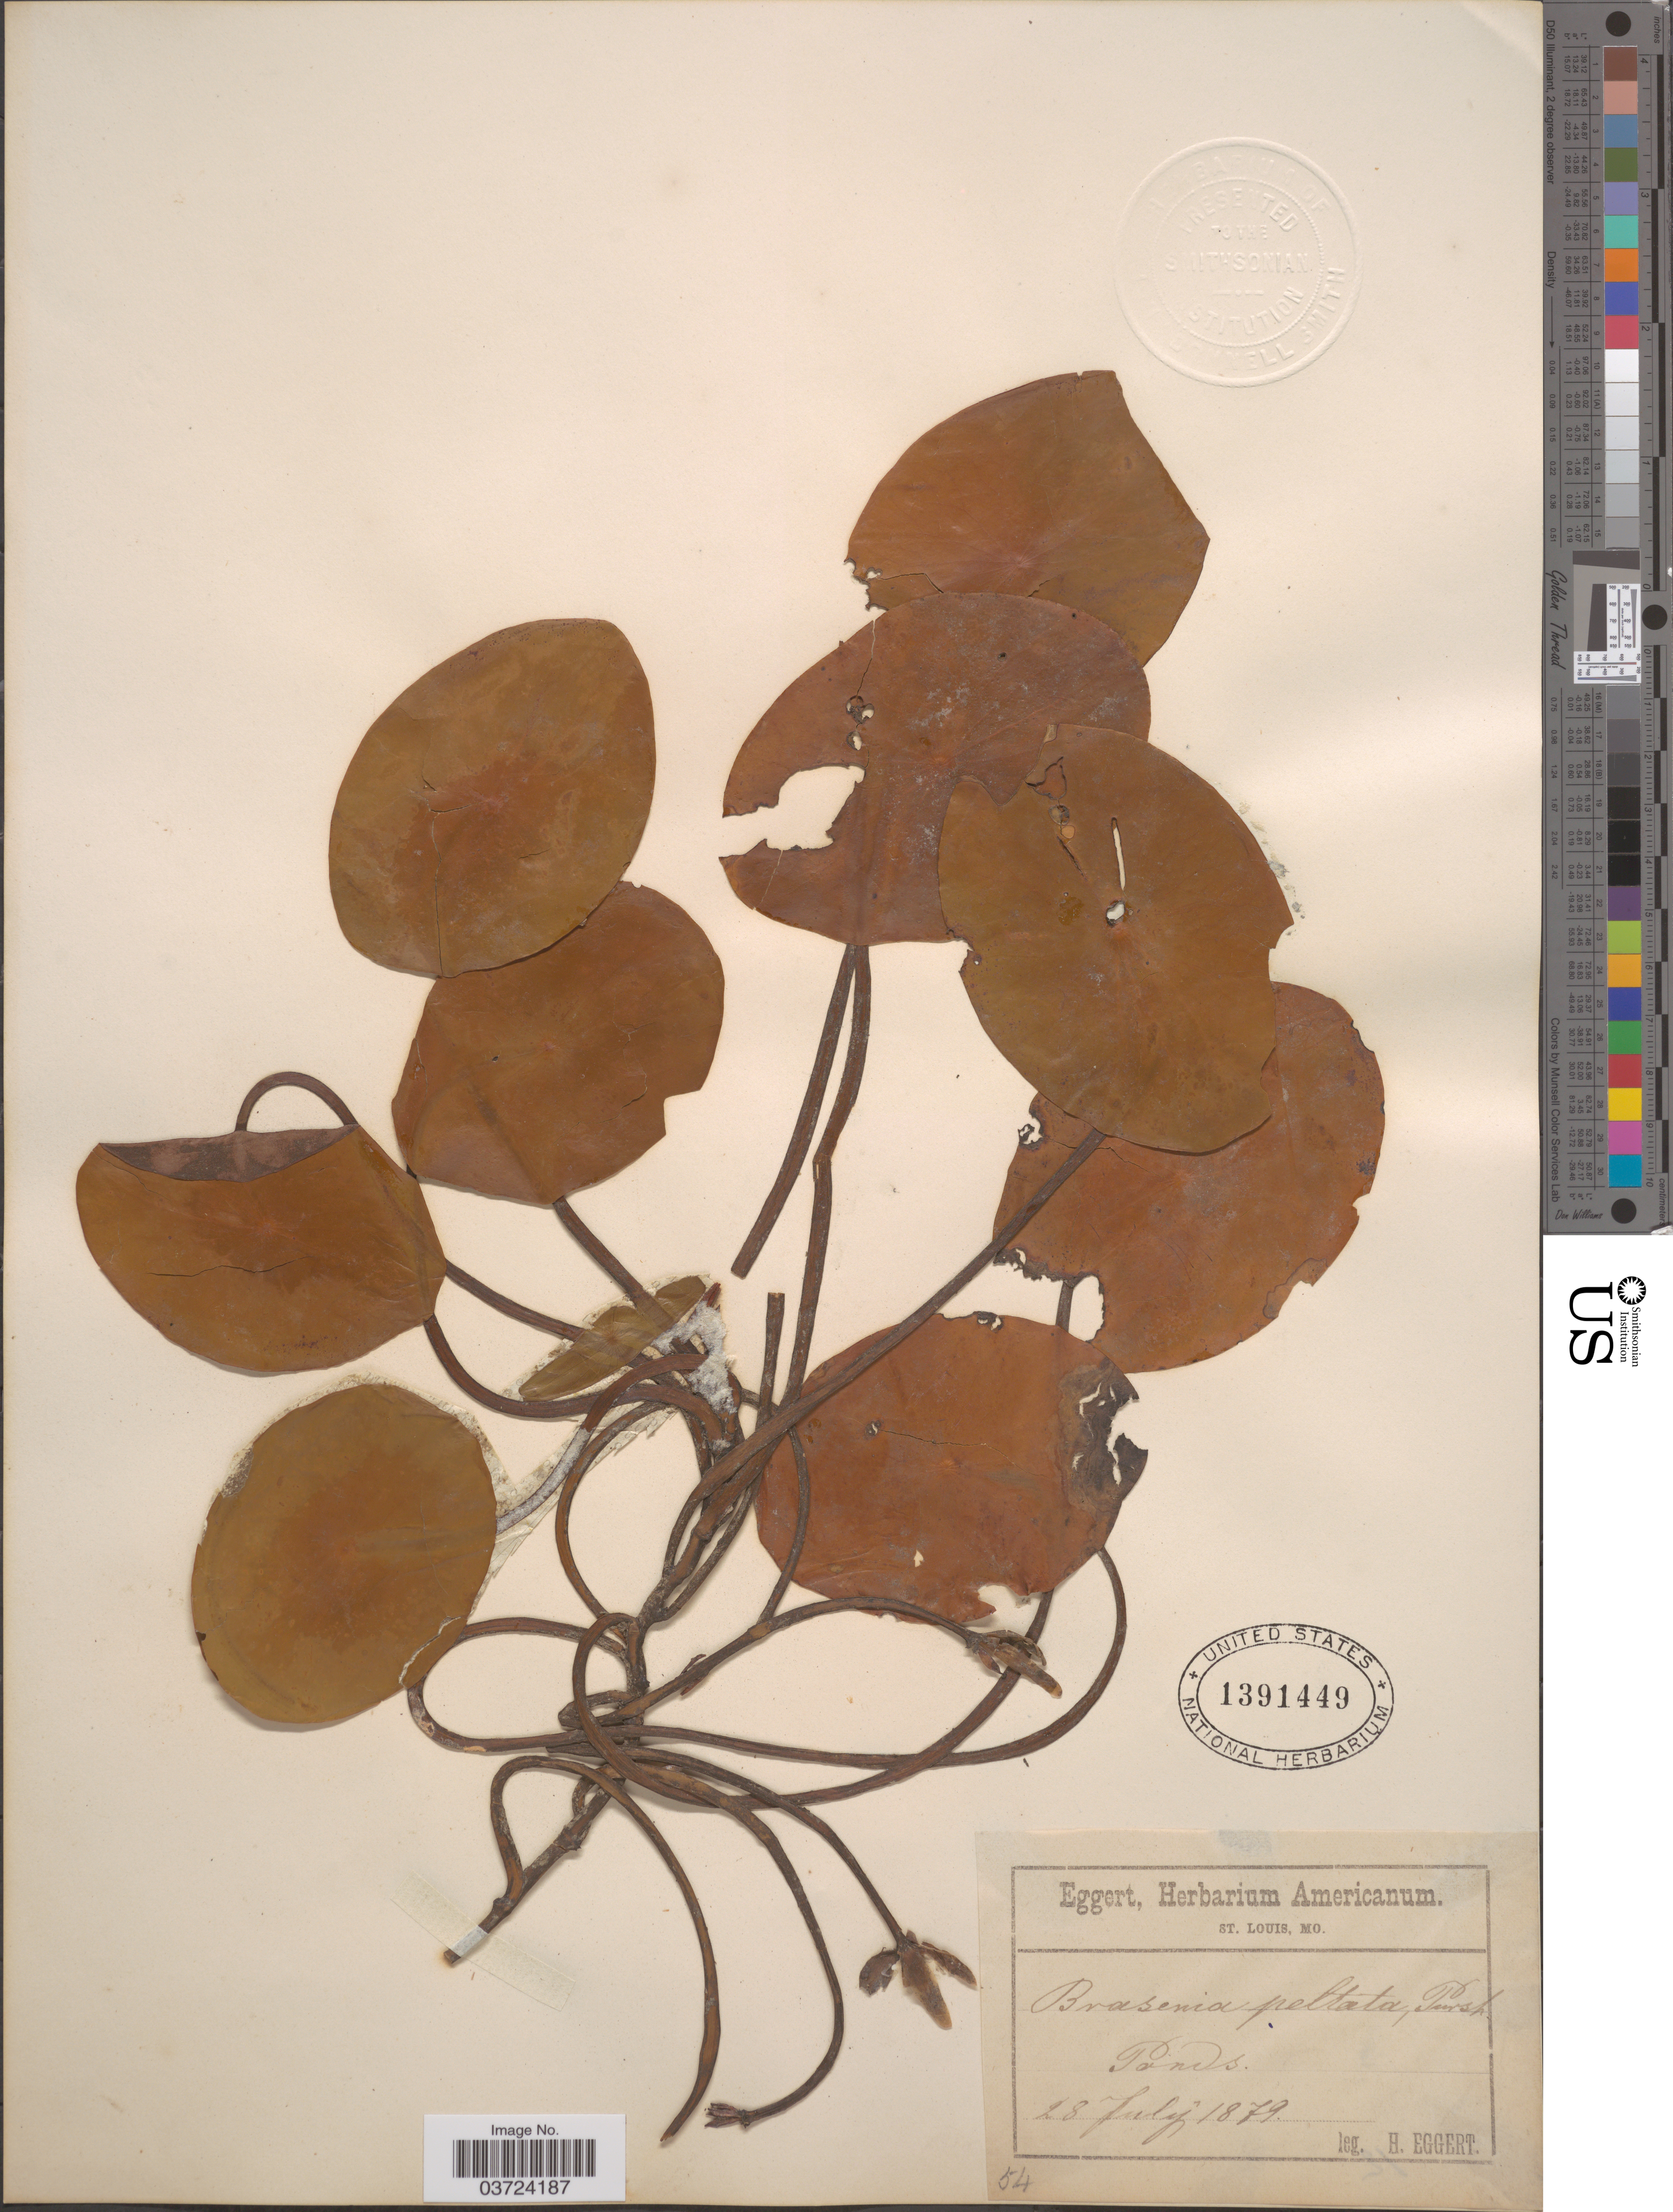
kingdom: Plantae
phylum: Tracheophyta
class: Magnoliopsida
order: Nymphaeales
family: Cabombaceae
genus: Brasenia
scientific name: Brasenia schreberi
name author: J.F. Gmel.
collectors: H. Eggert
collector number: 54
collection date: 1879-07-28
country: United States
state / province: Missouri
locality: Ponds.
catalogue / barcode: US 1391449